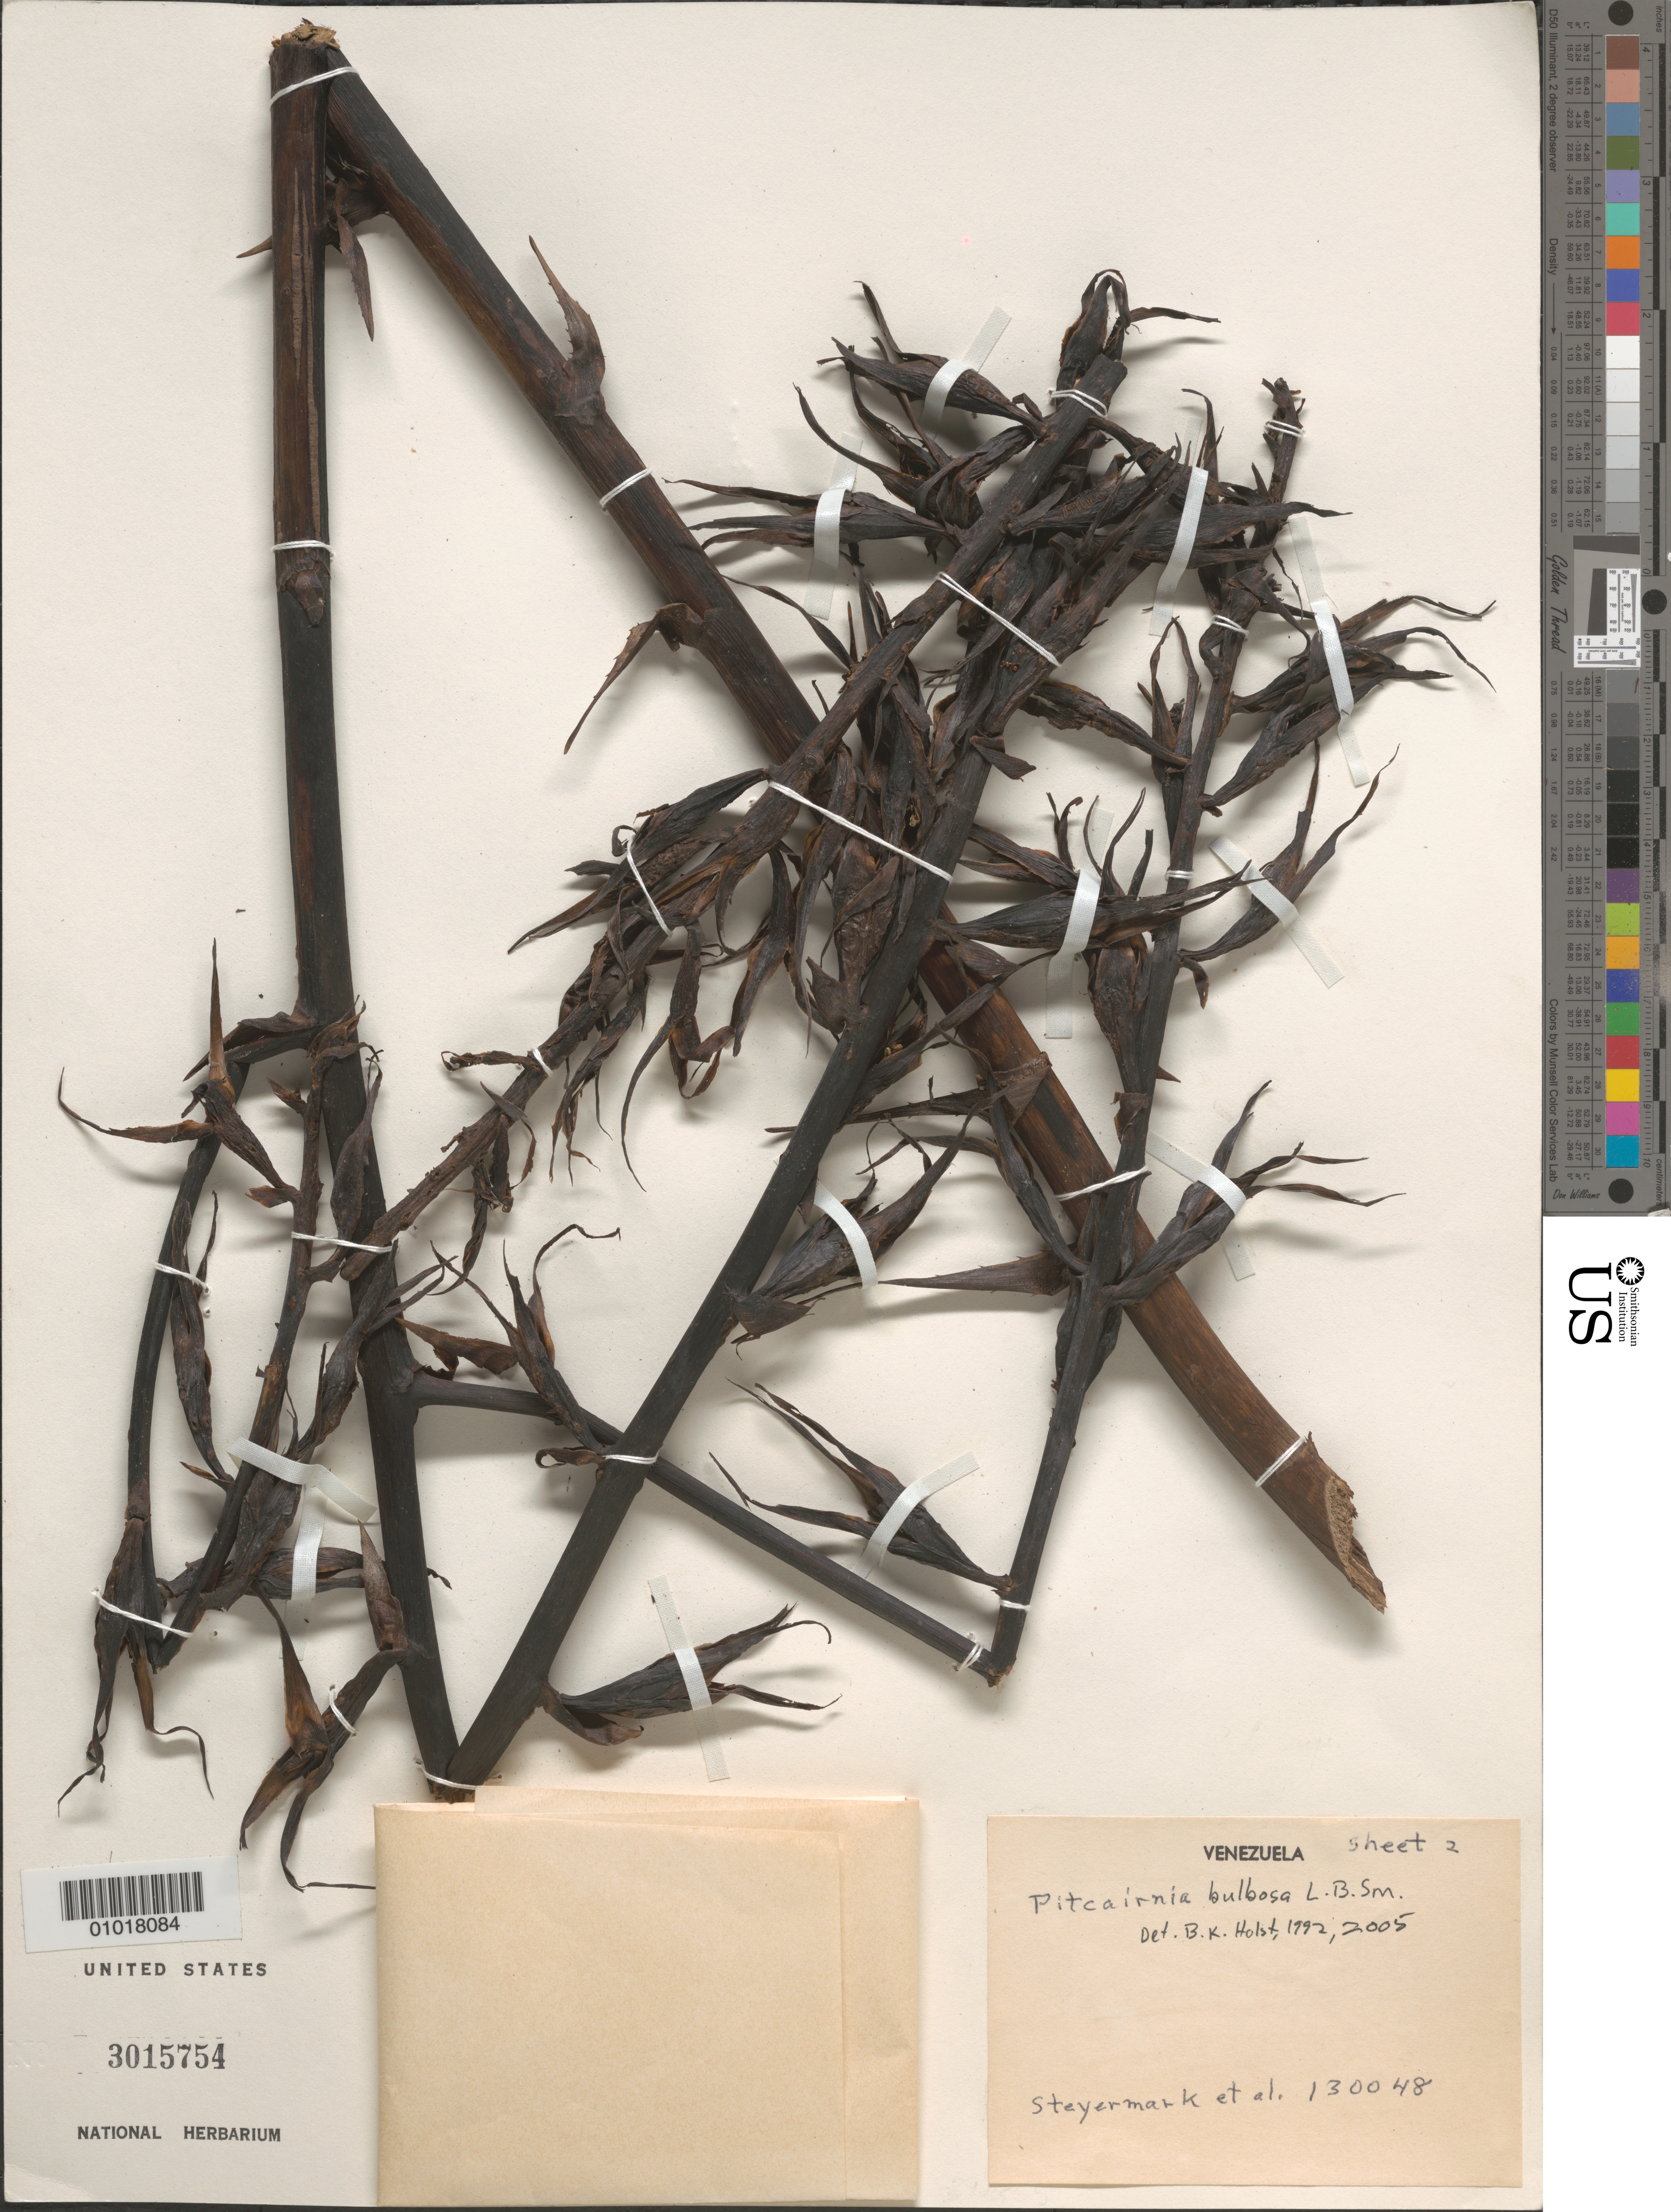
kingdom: Plantae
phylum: Tracheophyta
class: Liliopsida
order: Poales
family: Bromeliaceae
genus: Pitcairnia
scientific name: Pitcairnia bulbosa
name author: L.B. Sm.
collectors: Steyermark, -- & et al.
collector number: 130048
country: Venezuela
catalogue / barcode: US 3015754